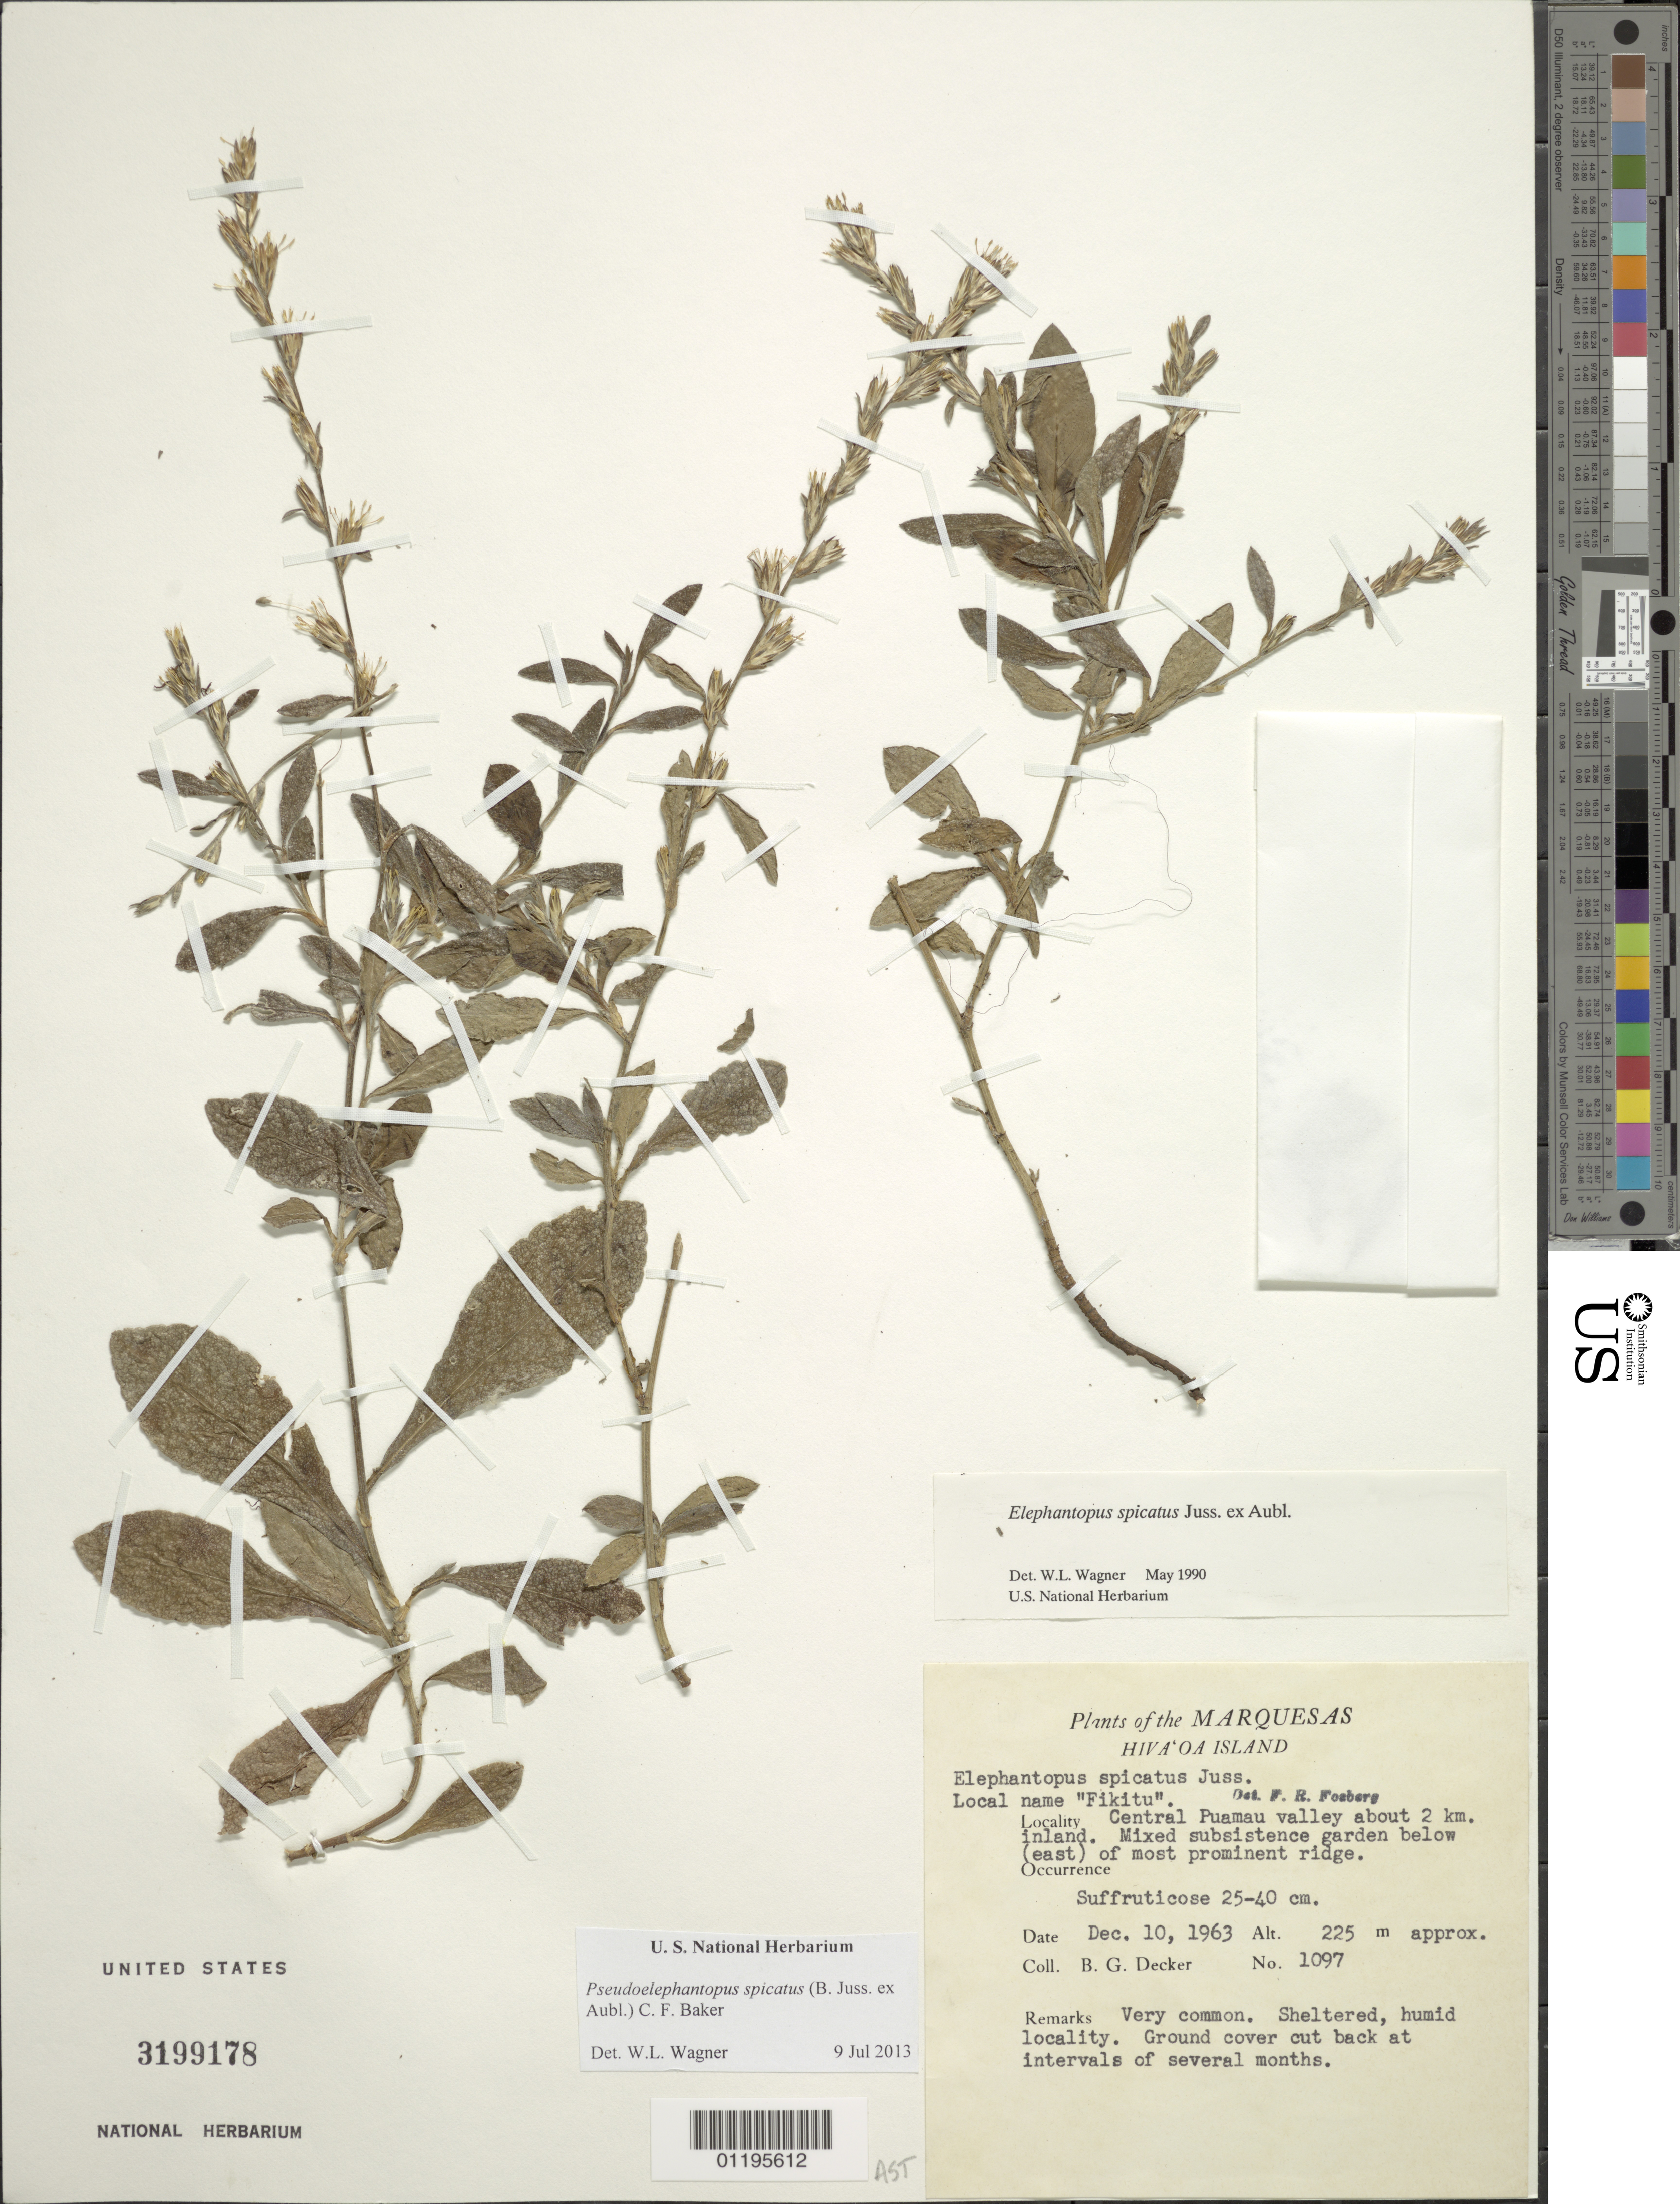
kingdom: Plantae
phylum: Tracheophyta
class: Magnoliopsida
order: Asterales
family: Asteraceae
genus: Pseudelephantopus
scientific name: Pseudelephantopus spicatus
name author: (Juss. ex Aubl.) C.F. Baker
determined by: Wagner, W. L., (BOT), Smithsonian Institution - National Museum of Natural History (UNITED STATES)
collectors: B. G. Decker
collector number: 1097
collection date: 1963-12-10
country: French Polynesia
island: Hiva Oa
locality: central Puamau Valley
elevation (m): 225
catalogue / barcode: US 3199178